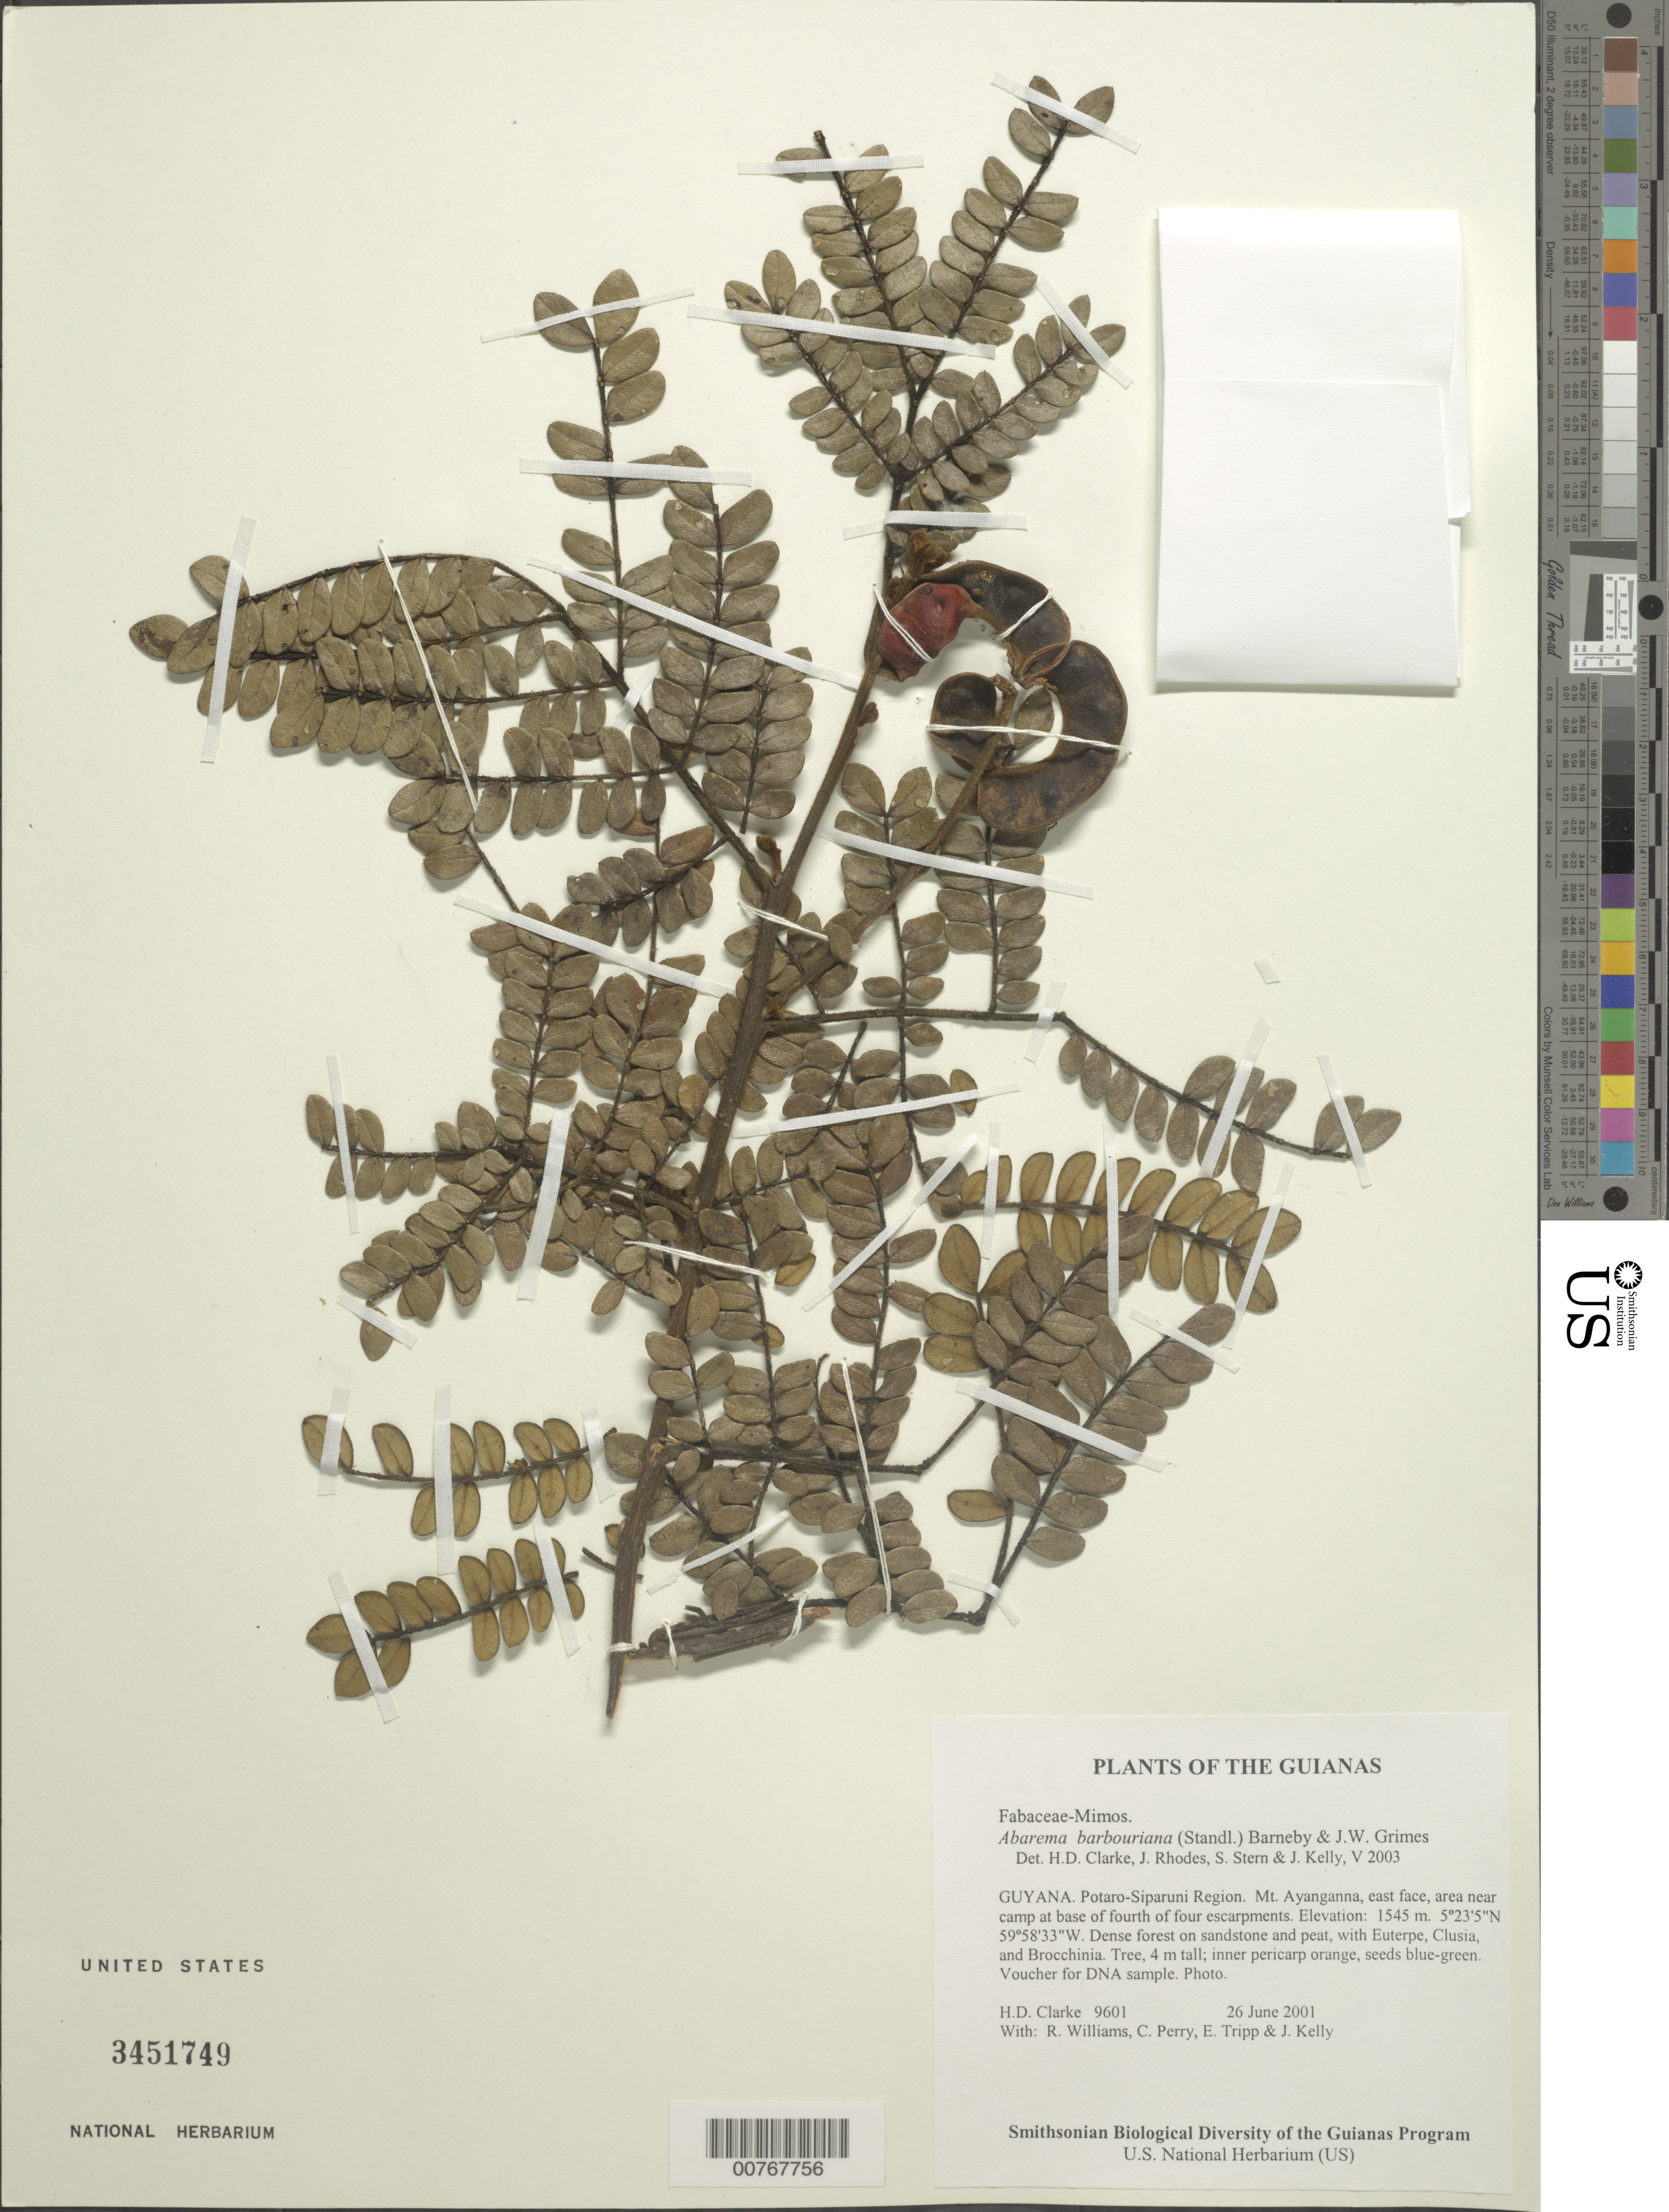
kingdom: Plantae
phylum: Tracheophyta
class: Magnoliopsida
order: Fabales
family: Fabaceae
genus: Abarema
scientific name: Abarema sp.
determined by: Morim, M. P.; Soares, M. V.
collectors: H. D. Clarke, R. Williams, C. Perry, E. Tripp & J. Kelly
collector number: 9601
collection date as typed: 26 June 2001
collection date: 2001-06-26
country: Guyana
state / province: Potaro-Siparuni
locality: Mt. Ayanganna, east face, area near camp at base of fourth of four escarpments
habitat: Dense forest on sandstone and peat, with Euterpe, Clusia, and Brocchinia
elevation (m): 1545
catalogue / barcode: US 3451749